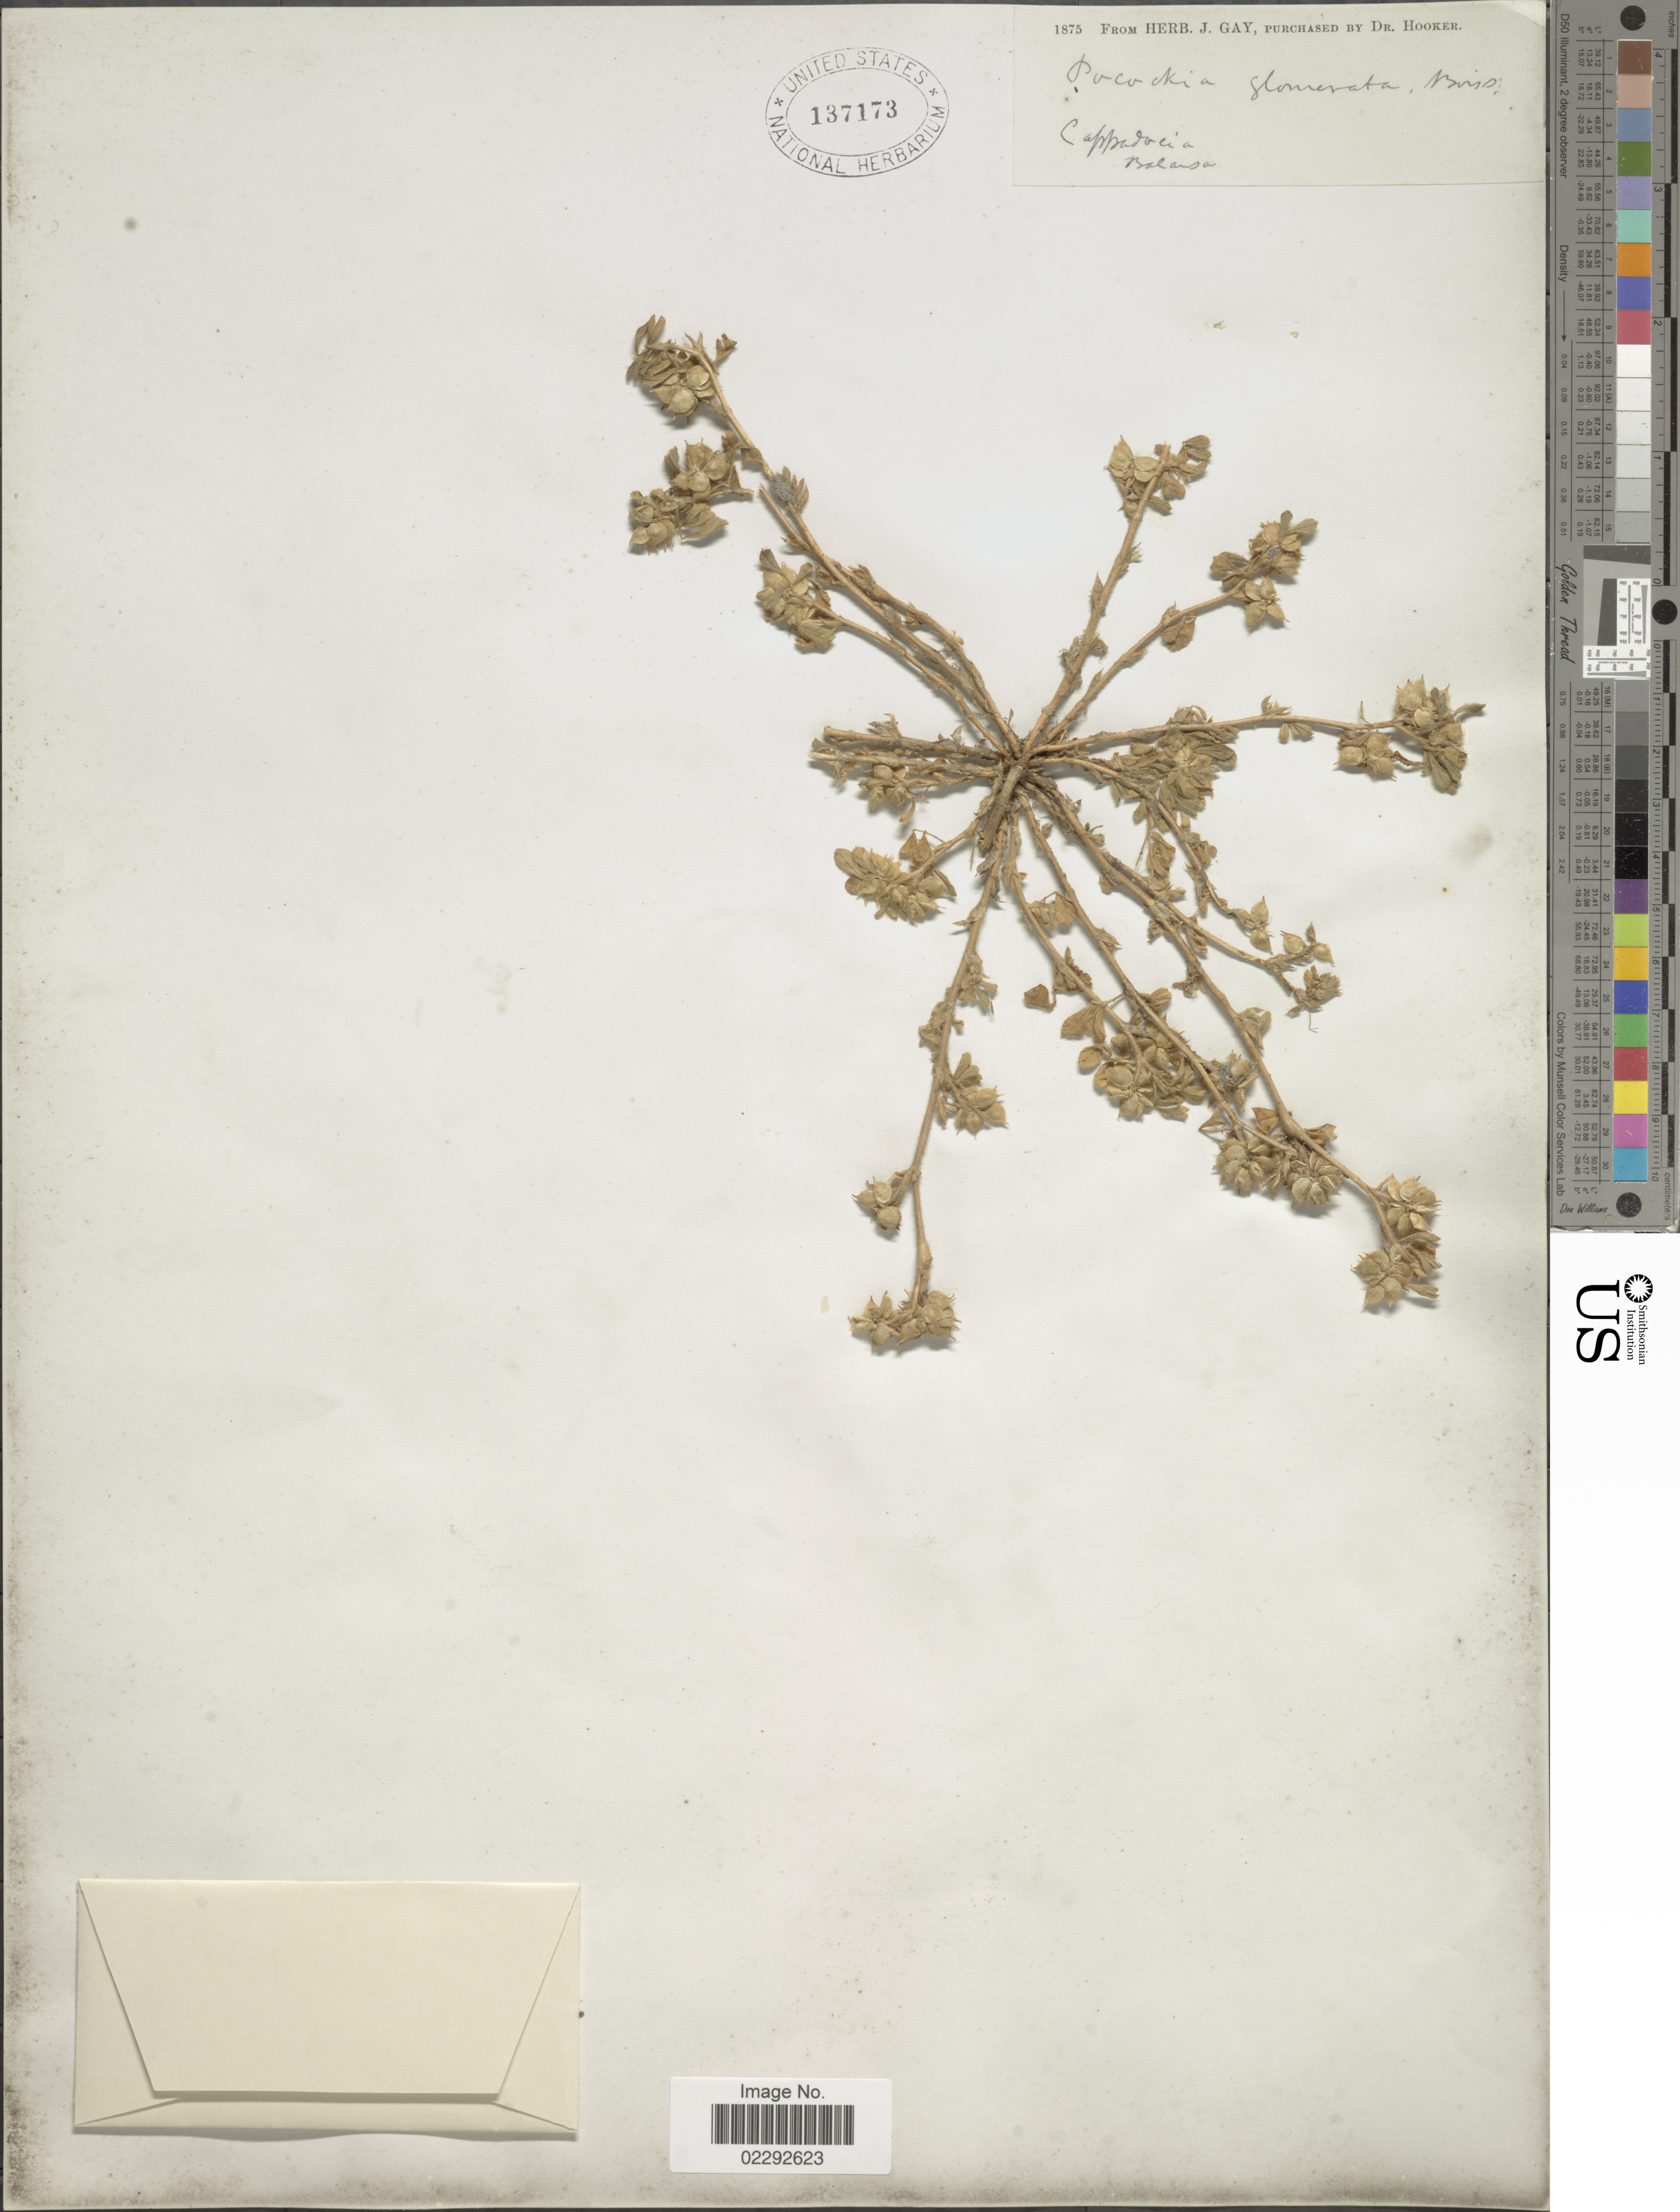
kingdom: Plantae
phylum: Tracheophyta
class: Magnoliopsida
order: Fabales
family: Fabaceae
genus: Medicago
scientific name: Medicago brachycarpa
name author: Fisch. ex M. Bieb.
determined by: Strong, Mark T., (BOT), Smithsonian Institution - National Museum of Natural History (UNITED STATES)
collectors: -. Balansa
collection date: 1875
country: Turkey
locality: Cappadocia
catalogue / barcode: US 137173